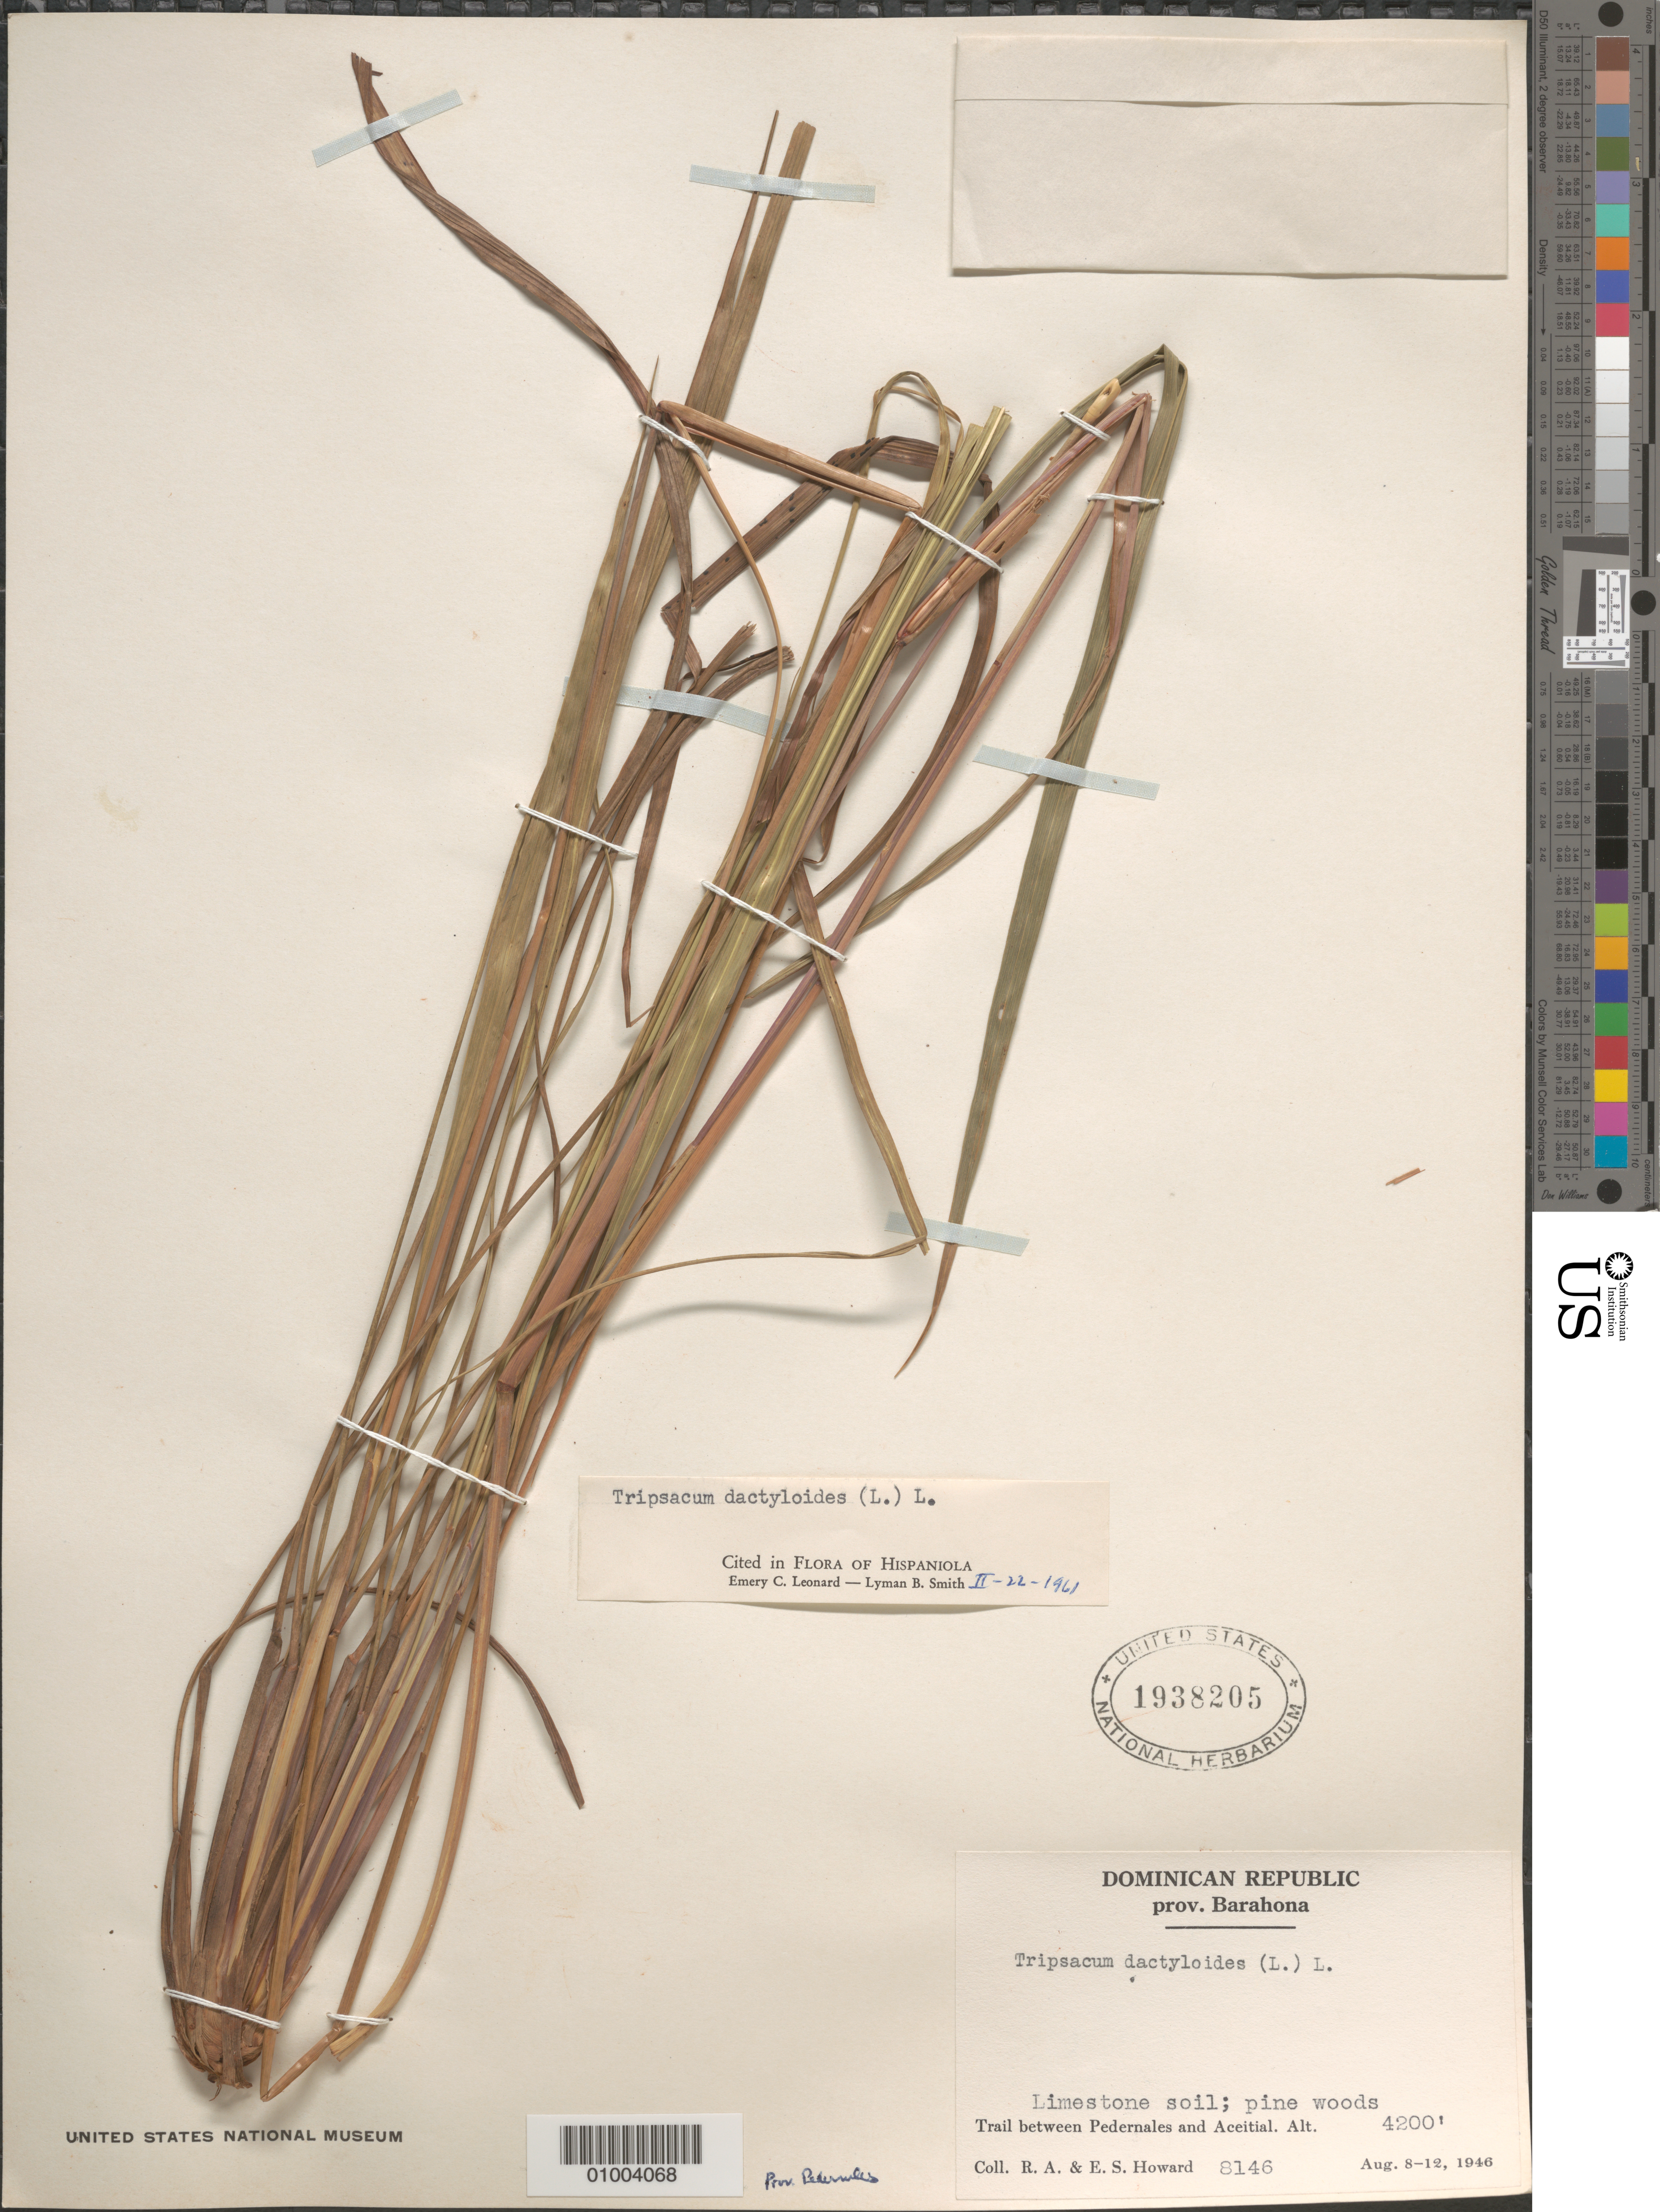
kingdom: Plantae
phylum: Tracheophyta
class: Liliopsida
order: Poales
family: Poaceae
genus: Tripsacum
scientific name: Tripsacum dactyloides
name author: (L.) L.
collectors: R. A. Howard & E. S. Howard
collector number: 8146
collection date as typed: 08 Aug 1946 to 12 Aug 1946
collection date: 1946-08-08/1946-08-12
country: Dominican Republic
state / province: Barahona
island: Hispaniola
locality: Trail between Pedernales and Aceital. Liemstone soil; pine woods.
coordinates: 0 N, 0 E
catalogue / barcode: US 1938205